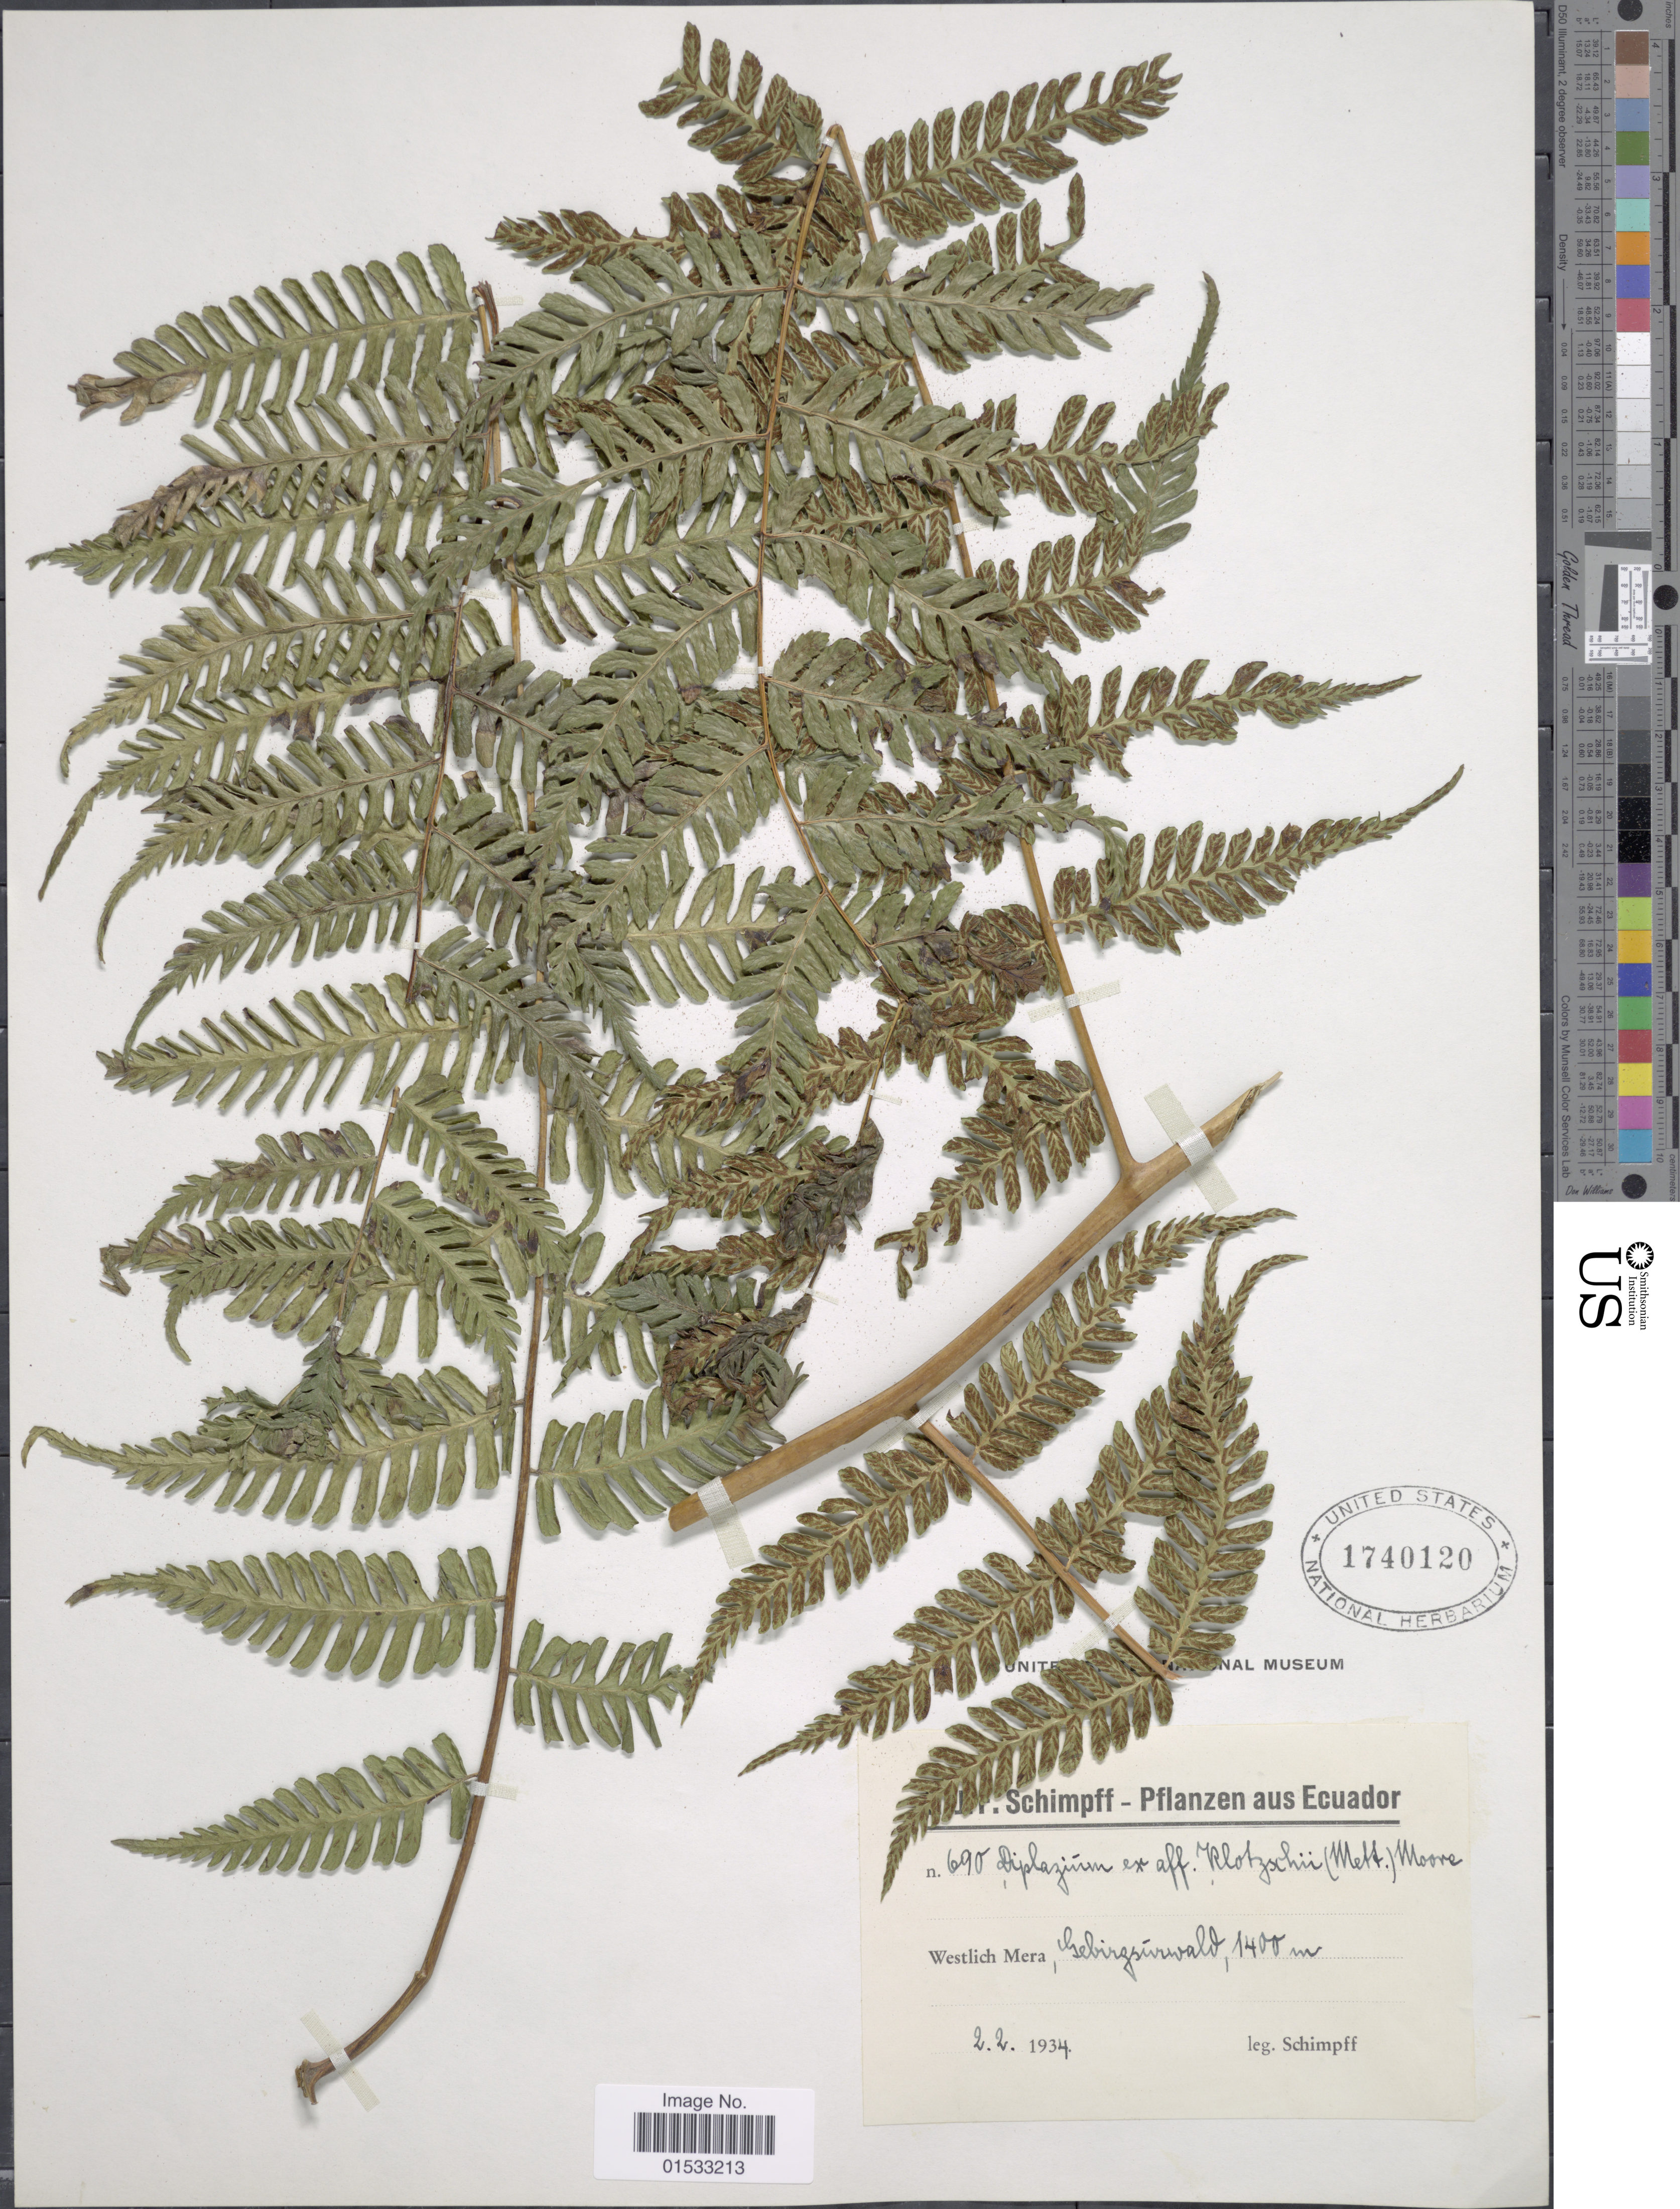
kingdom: Plantae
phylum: Tracheophyta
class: Polypodiopsida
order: Polypodiales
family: Athyriaceae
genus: Diplazium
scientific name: Diplazium vastum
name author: (Mett.) Diels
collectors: H. Schimpff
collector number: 690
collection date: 1934-02-02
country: Ecuador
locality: Westlich Mera, Gebirgsúwald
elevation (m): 1400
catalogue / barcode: US 1740120